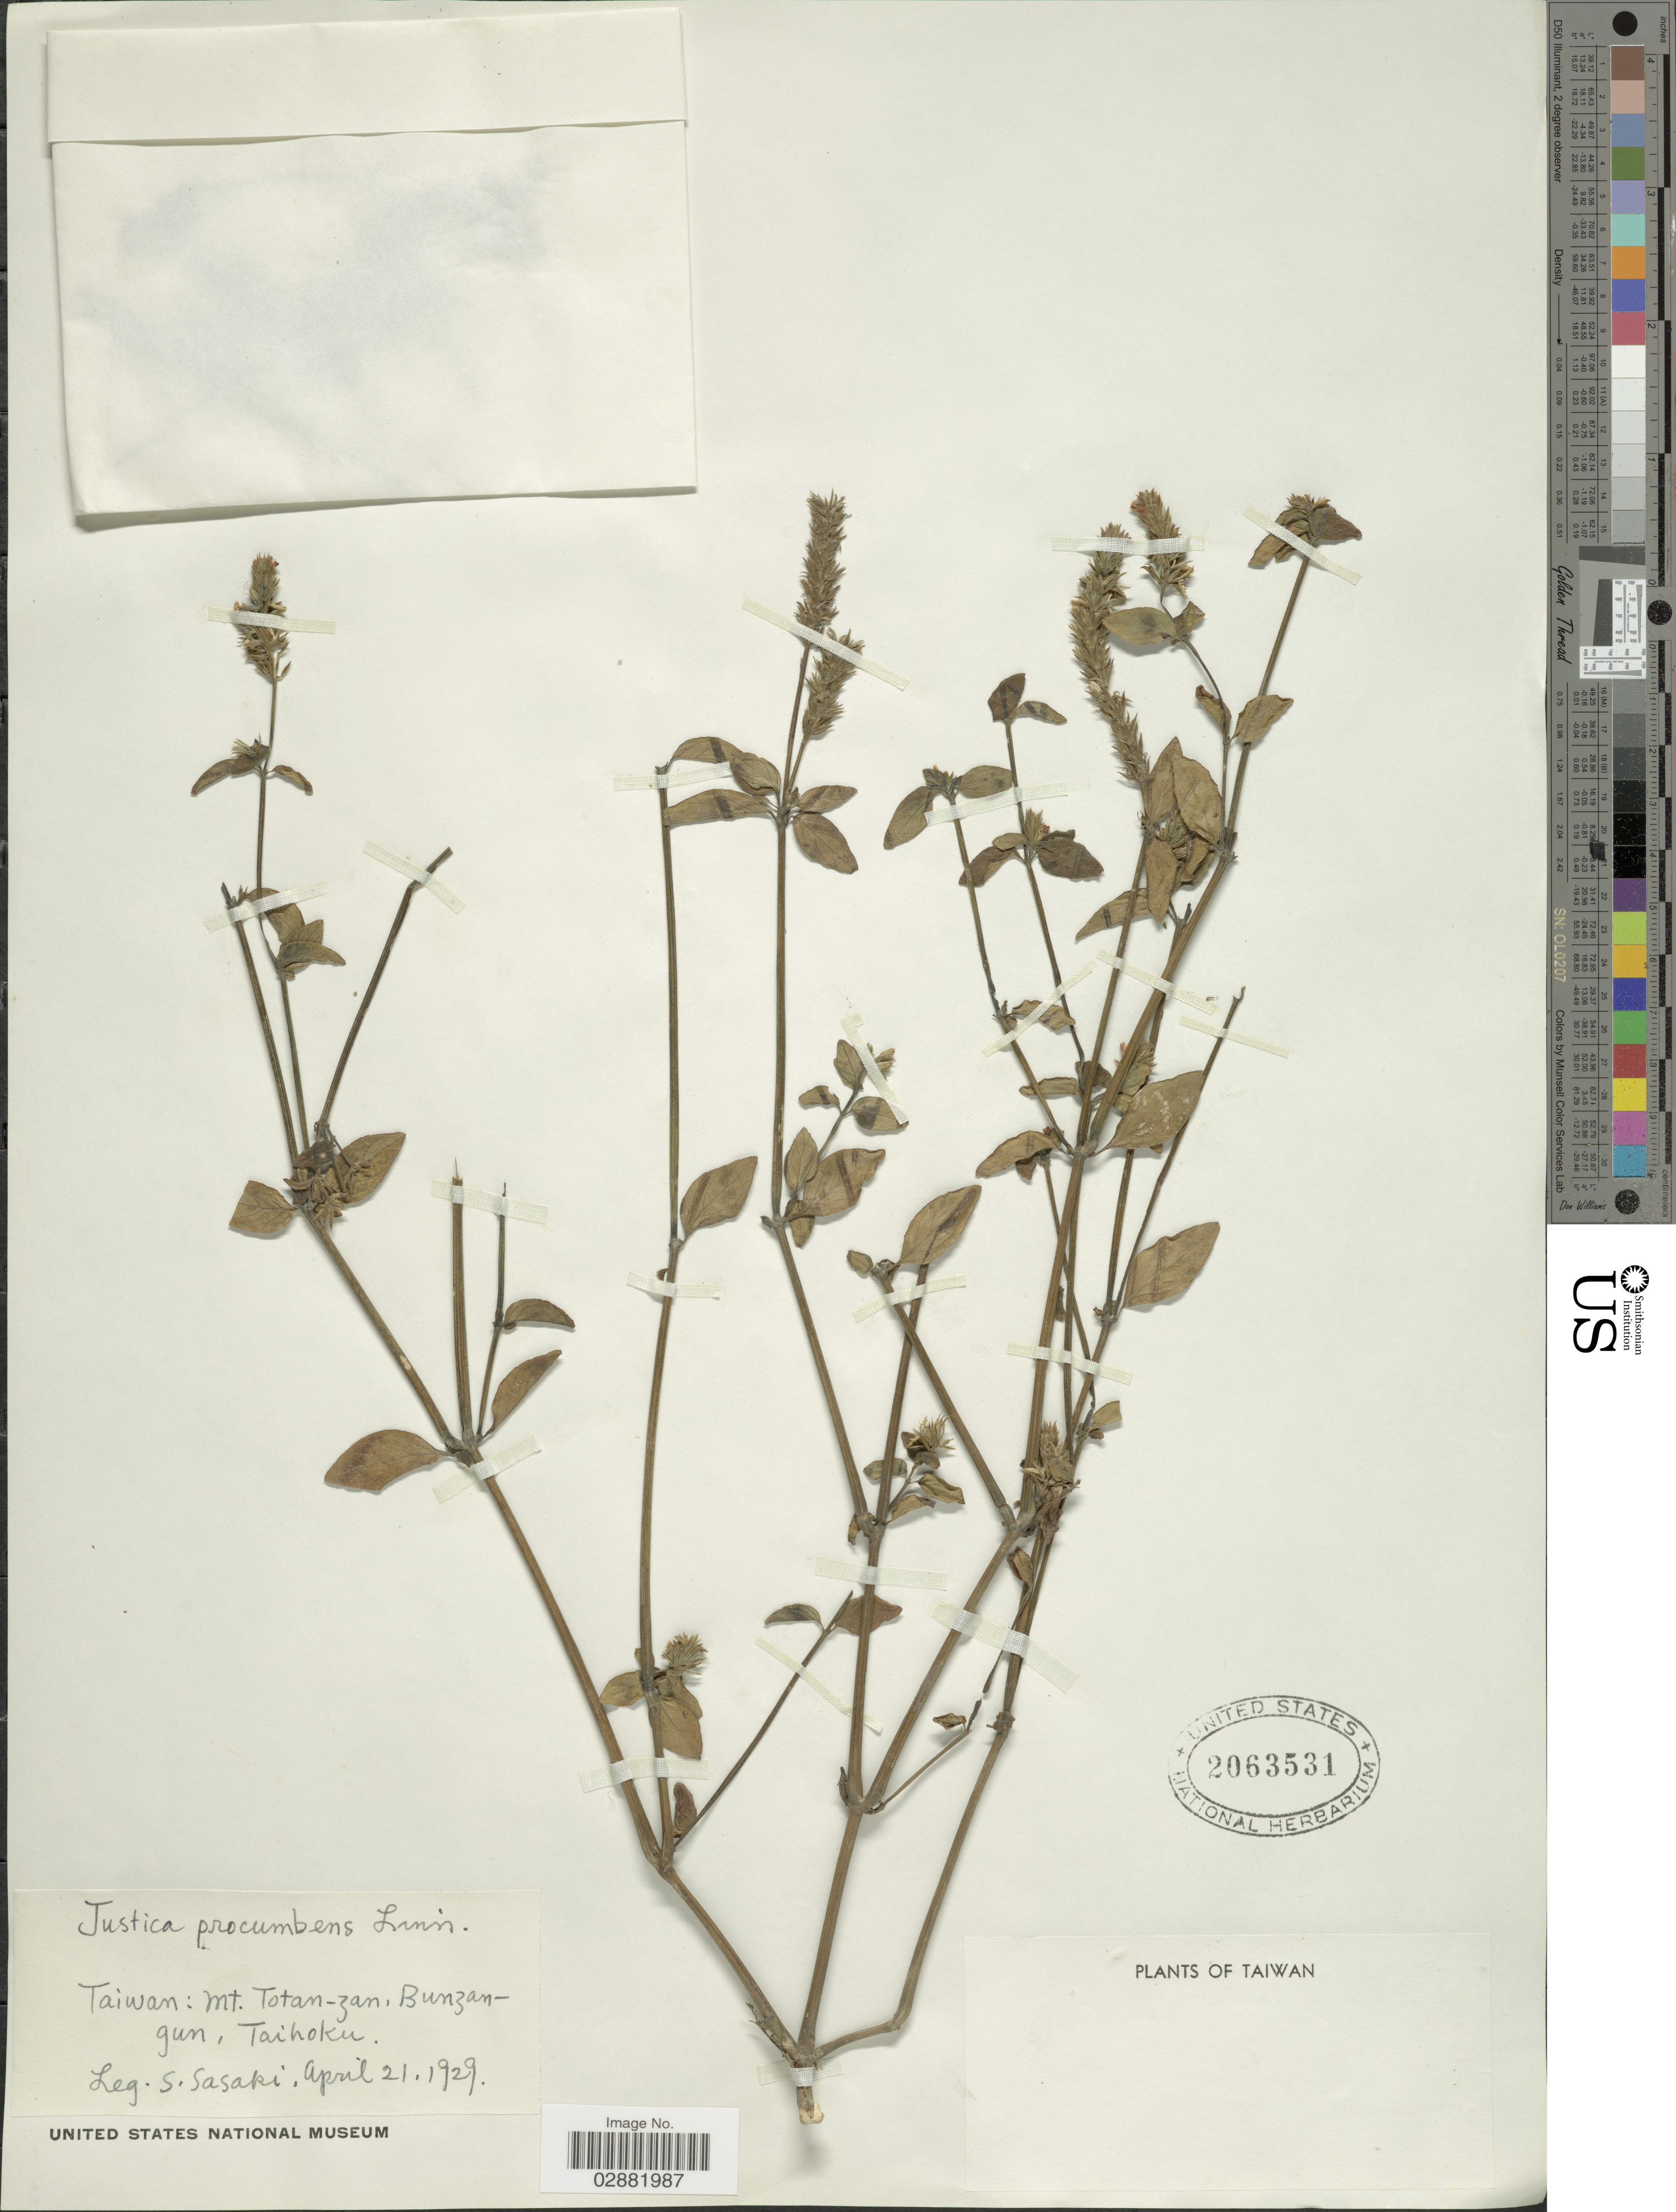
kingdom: Plantae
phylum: Tracheophyta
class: Magnoliopsida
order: Lamiales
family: Acanthaceae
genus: Justicia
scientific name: Justicia procumbens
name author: L.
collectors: S. Sasaki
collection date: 1929-04-21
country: Taiwan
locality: Mt. Totan-zan, Bunzangun, Taihoku.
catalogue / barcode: US 2063531